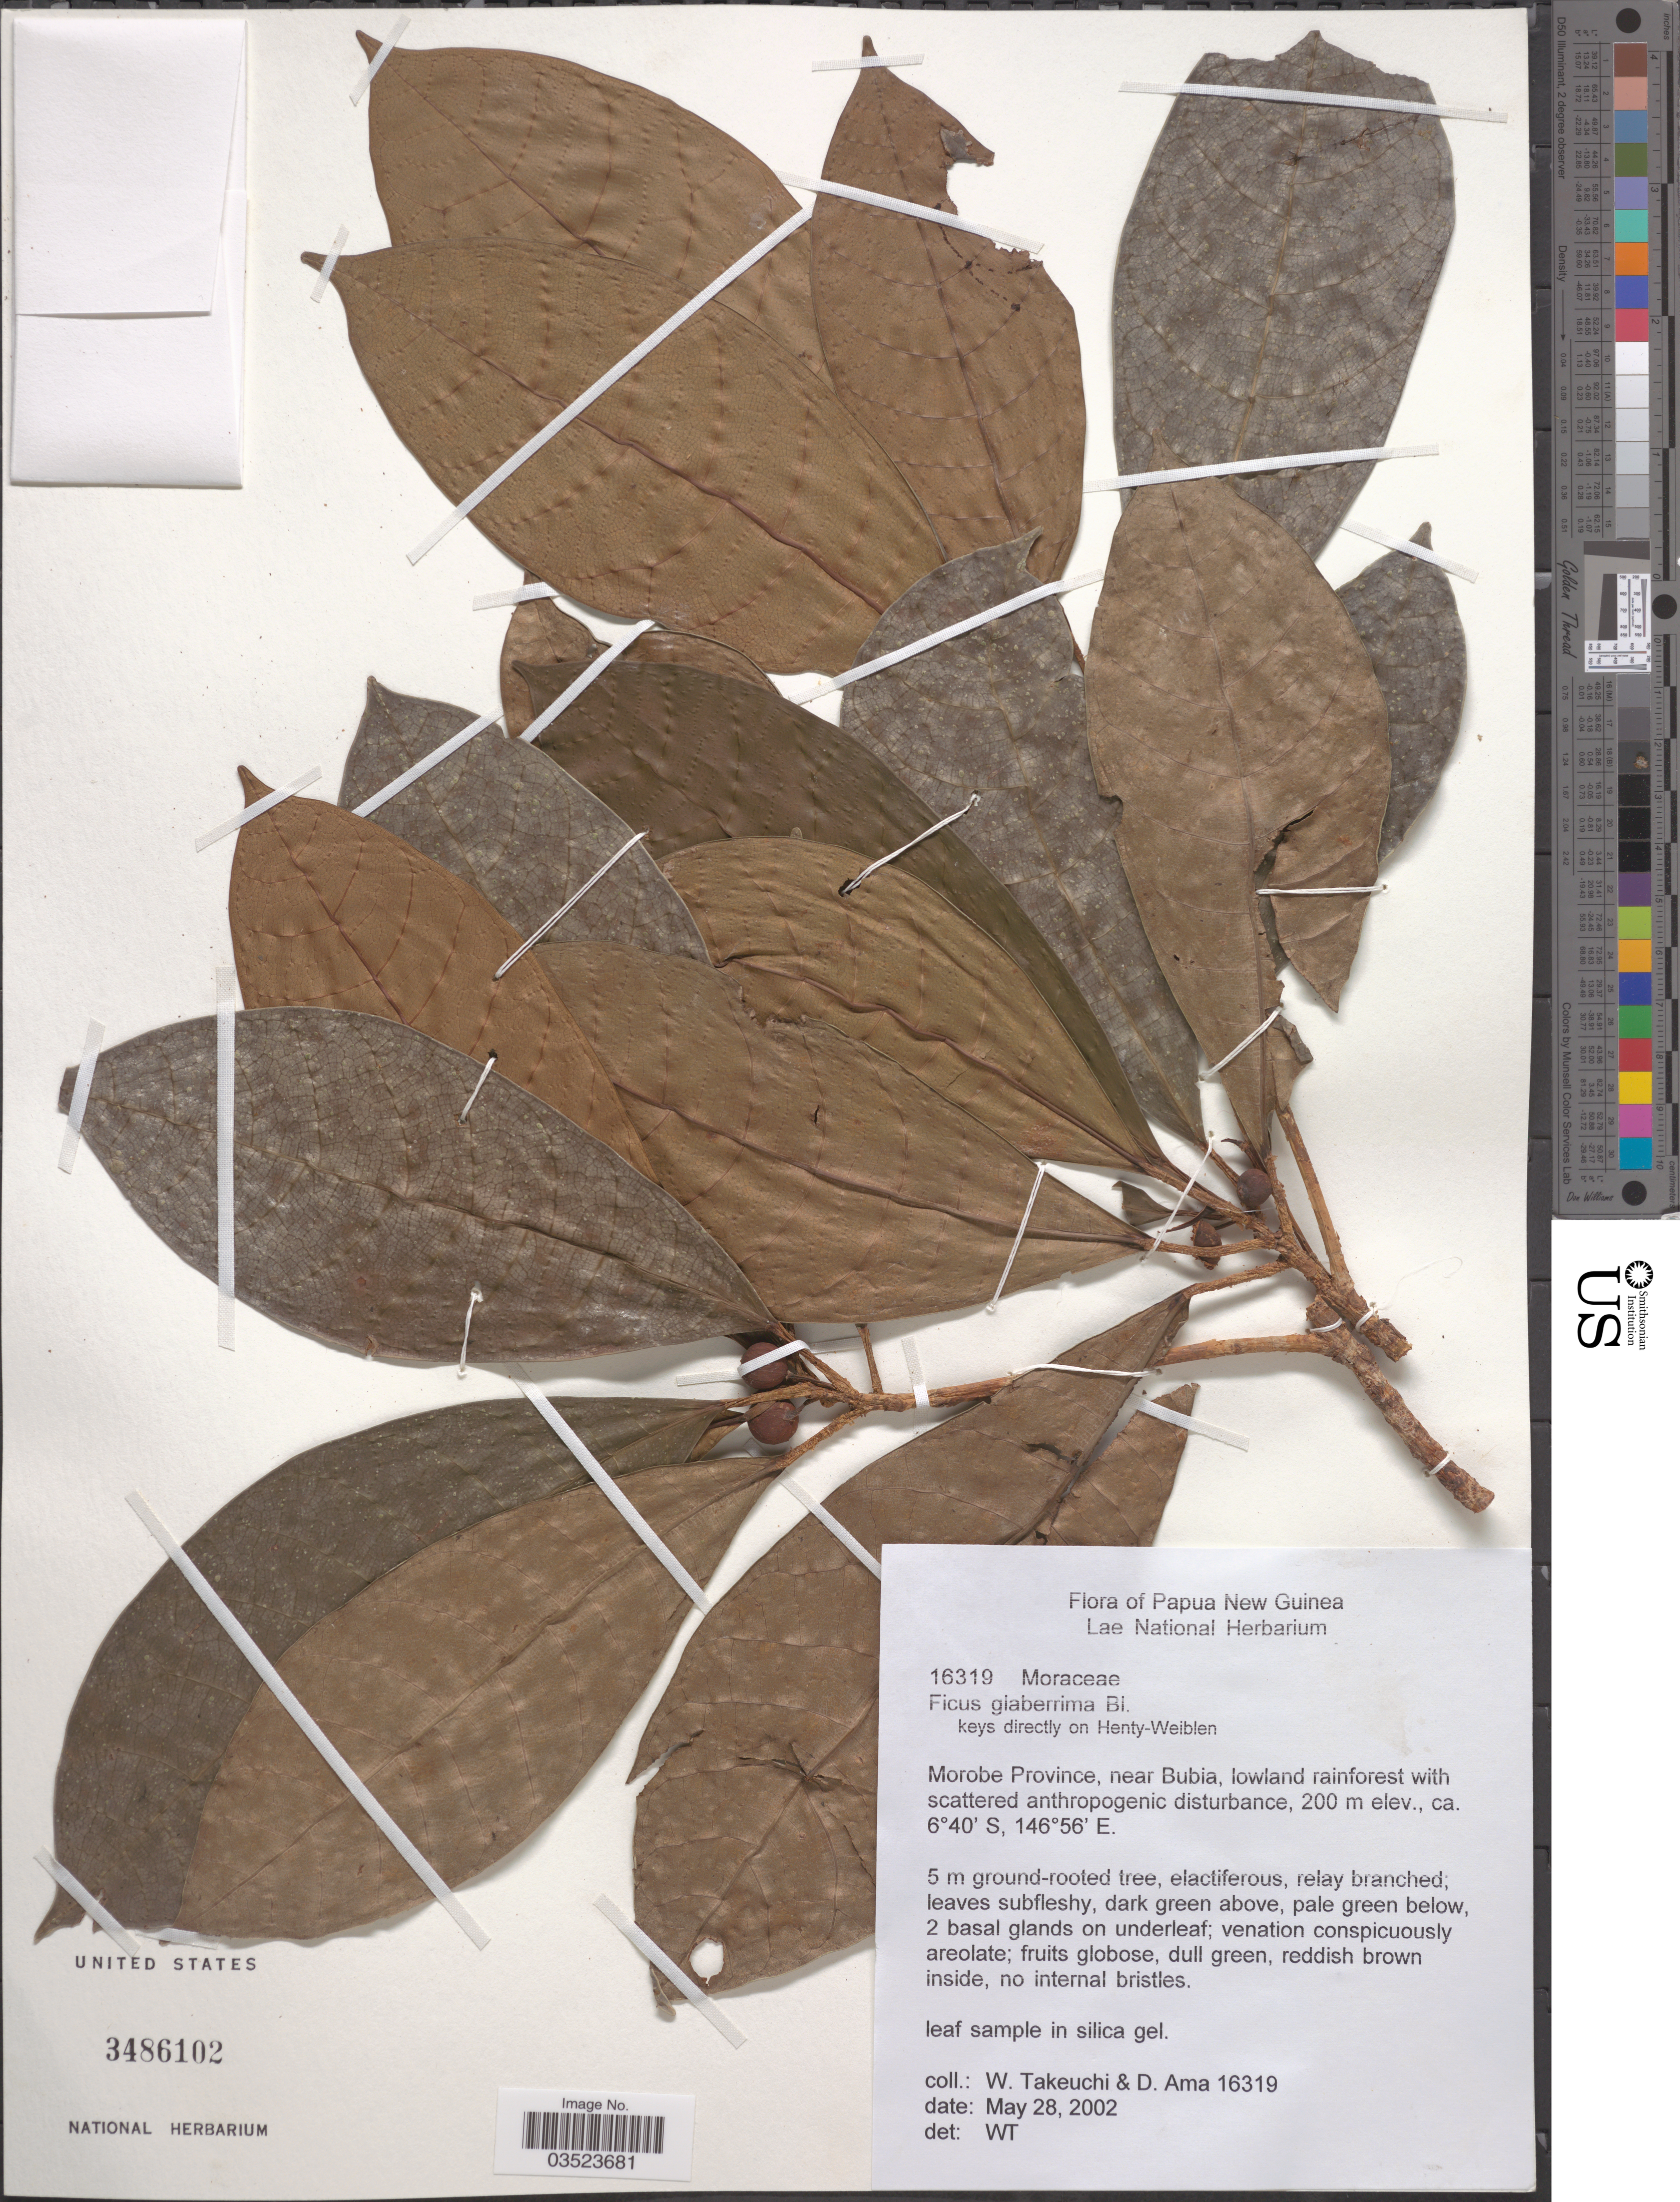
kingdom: Plantae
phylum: Tracheophyta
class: Magnoliopsida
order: Rosales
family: Moraceae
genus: Ficus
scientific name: Ficus glaberrima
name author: Heyne ex Roth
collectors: W. Takeuchi & D. Ama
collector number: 16319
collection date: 2002-05-28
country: Papua New Guinea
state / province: Morobe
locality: Near Bubia.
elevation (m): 200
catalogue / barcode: US 3486102